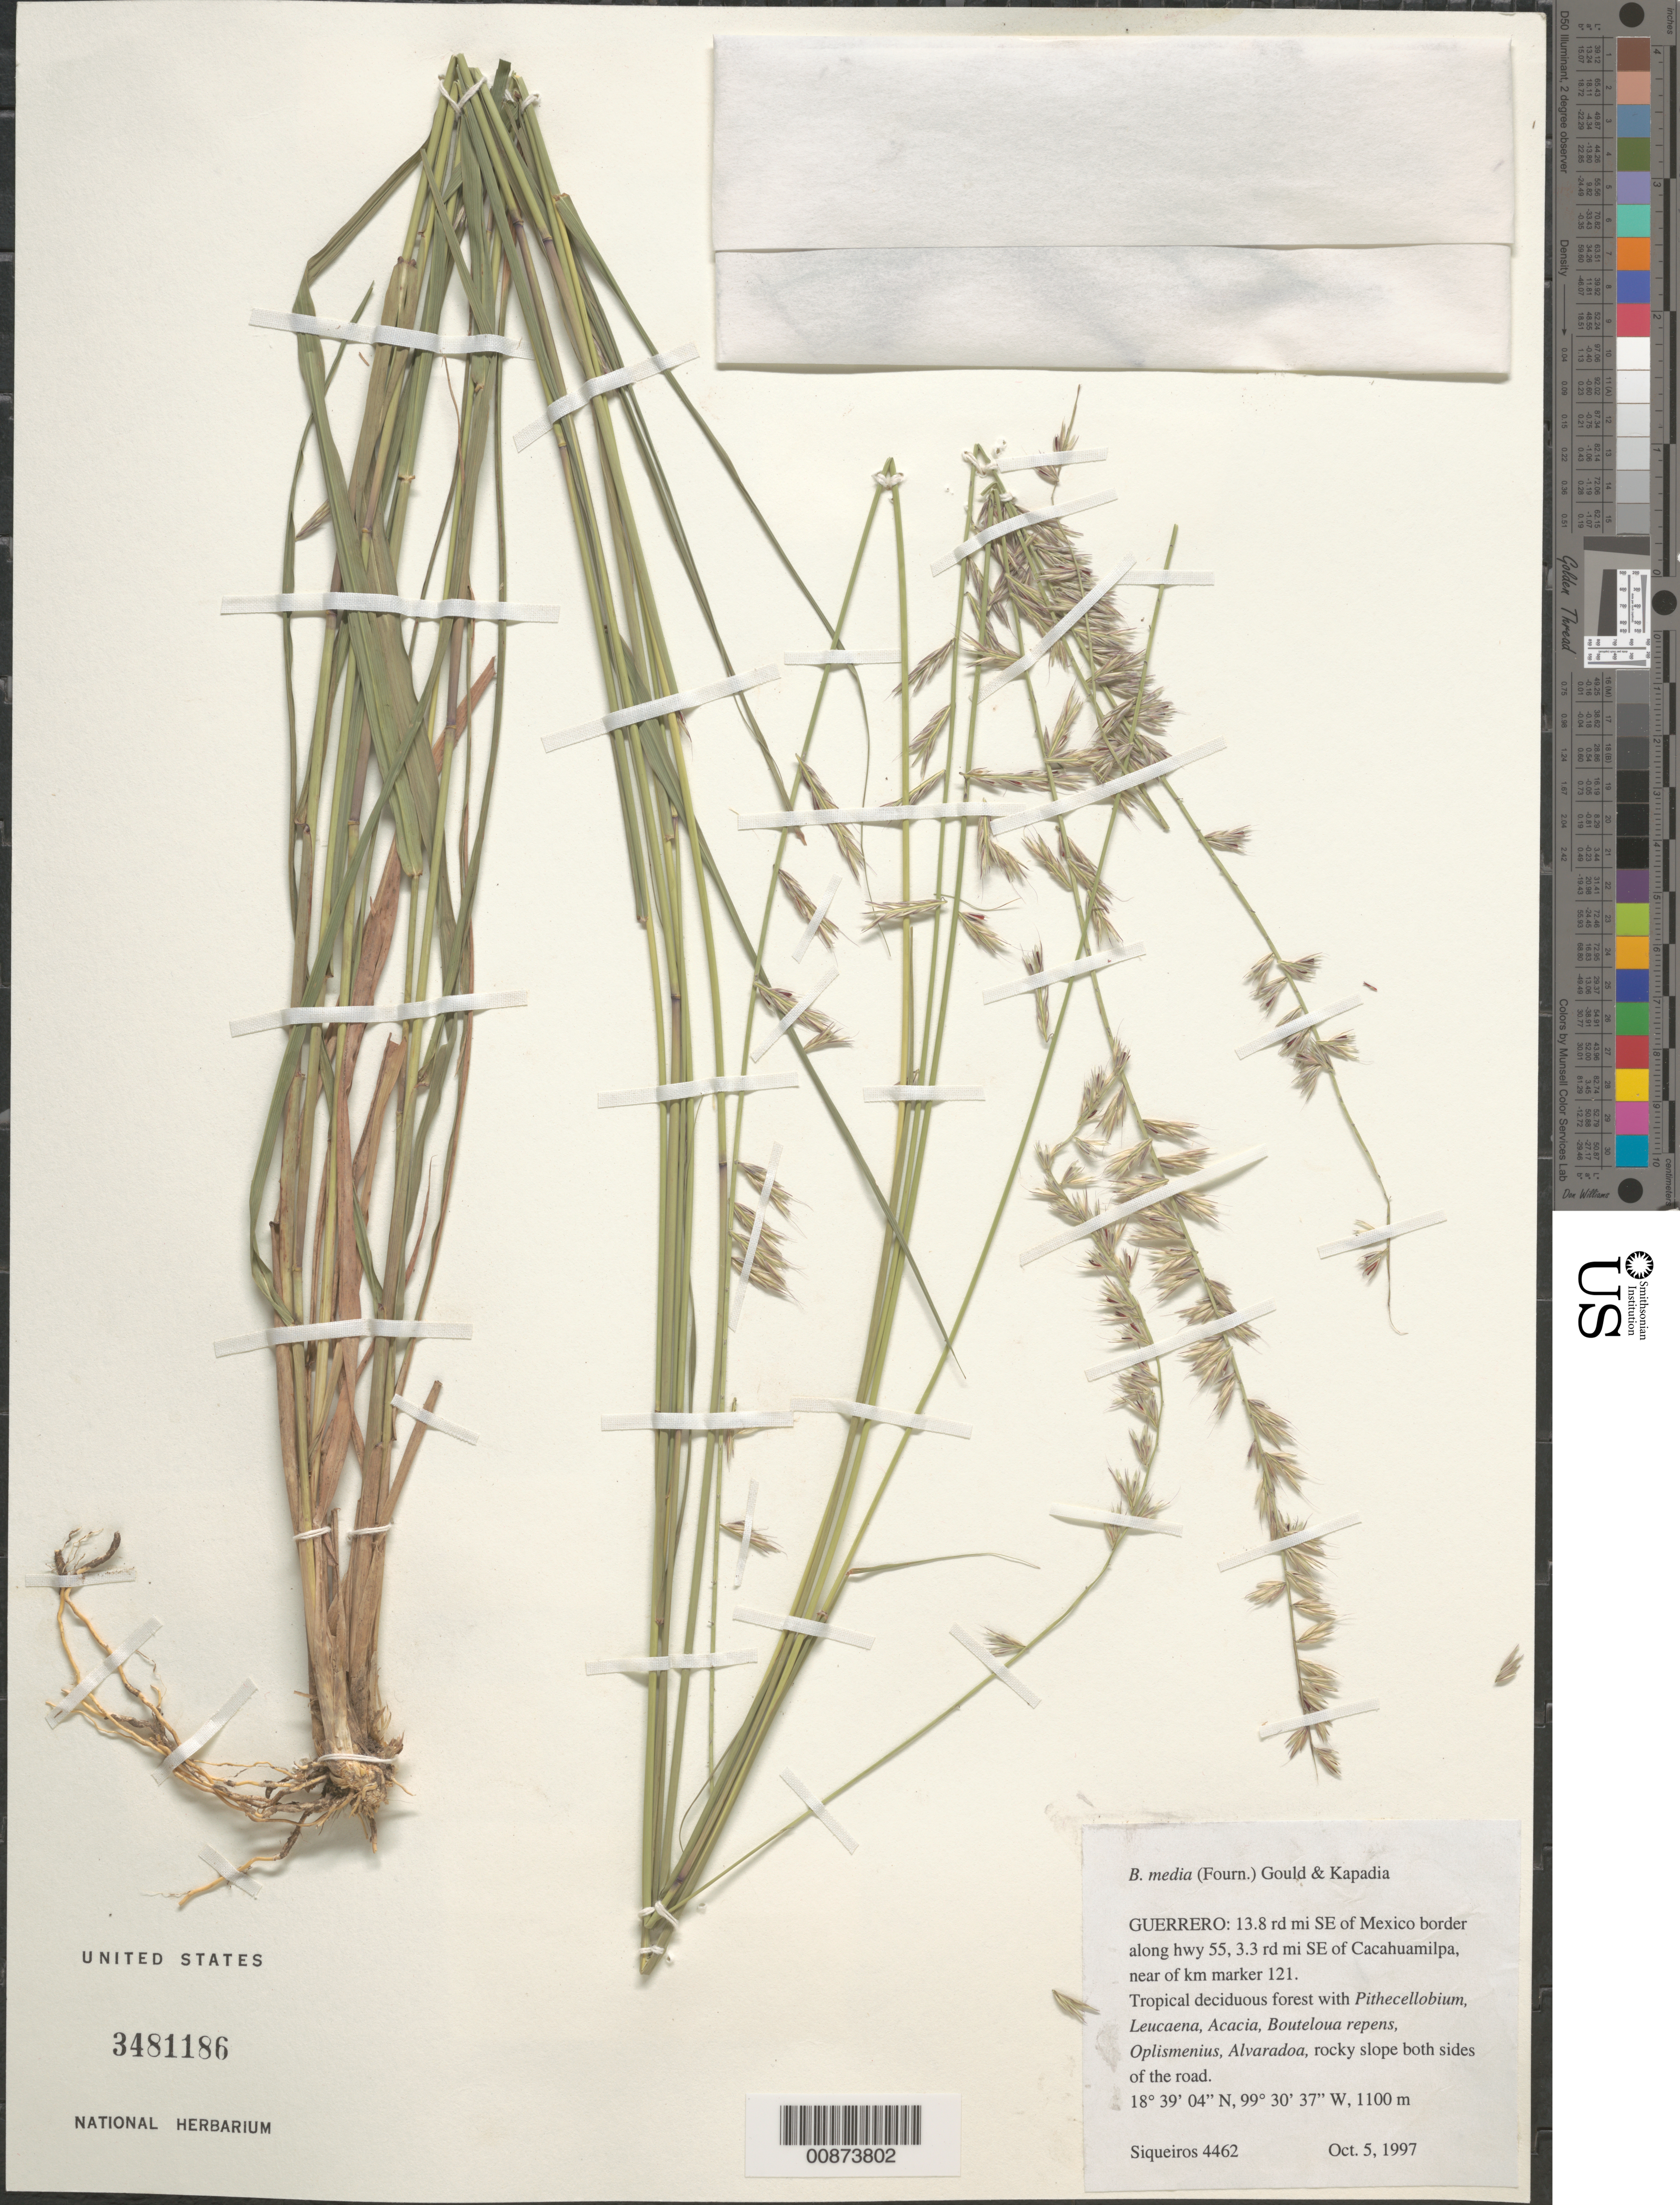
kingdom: Plantae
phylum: Tracheophyta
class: Liliopsida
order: Poales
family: Poaceae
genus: Bouteloua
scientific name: Bouteloua media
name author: (E. Fourn.) Gould & Kapadia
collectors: M. E. Siqueiros Delgado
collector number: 4462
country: Mexico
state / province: Guerrero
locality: SE of Mexican border along hwy 55.33, SE of Cacahuamipa.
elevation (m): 1100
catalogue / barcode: US 3481186